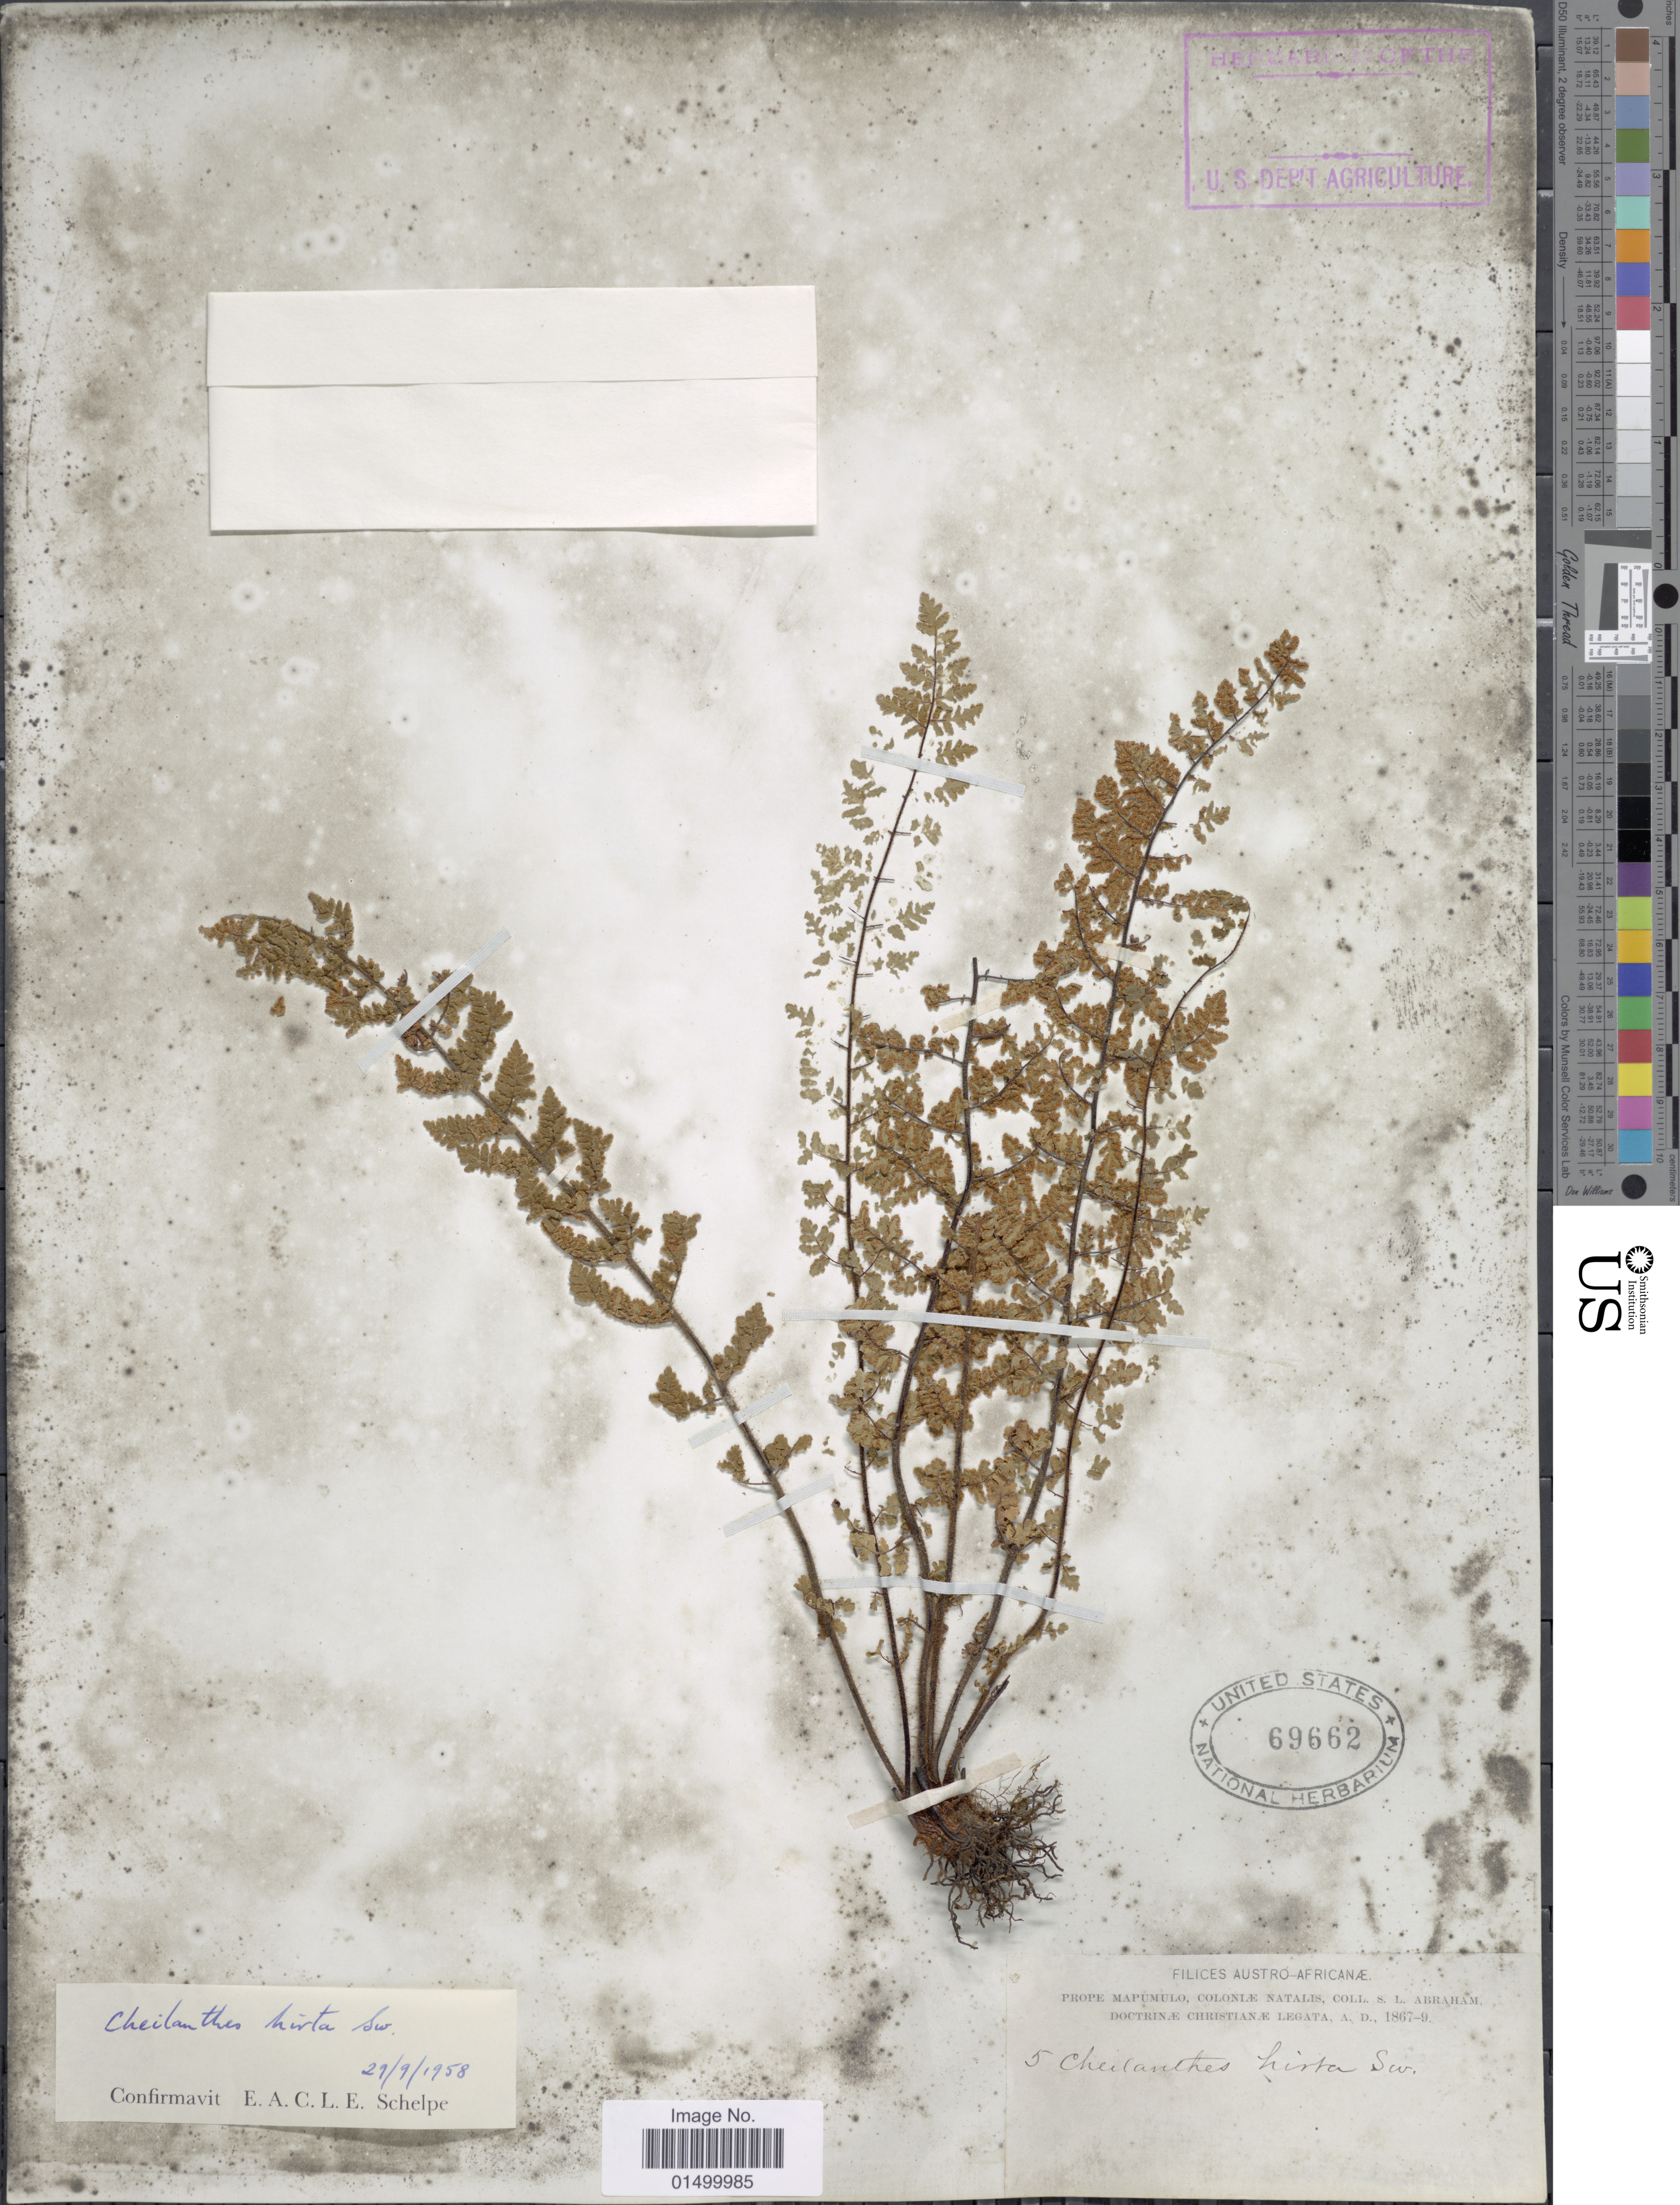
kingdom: Plantae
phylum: Tracheophyta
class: Polypodiopsida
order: Polypodiales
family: Pteridaceae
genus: Cheilanthes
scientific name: Cheilanthes hirta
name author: Sw.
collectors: S. Abraham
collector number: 5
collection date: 1867/1869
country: South Africa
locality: Austro-Africanae, Prope Mapumulo, Colonle Natalis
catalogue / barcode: US 69662